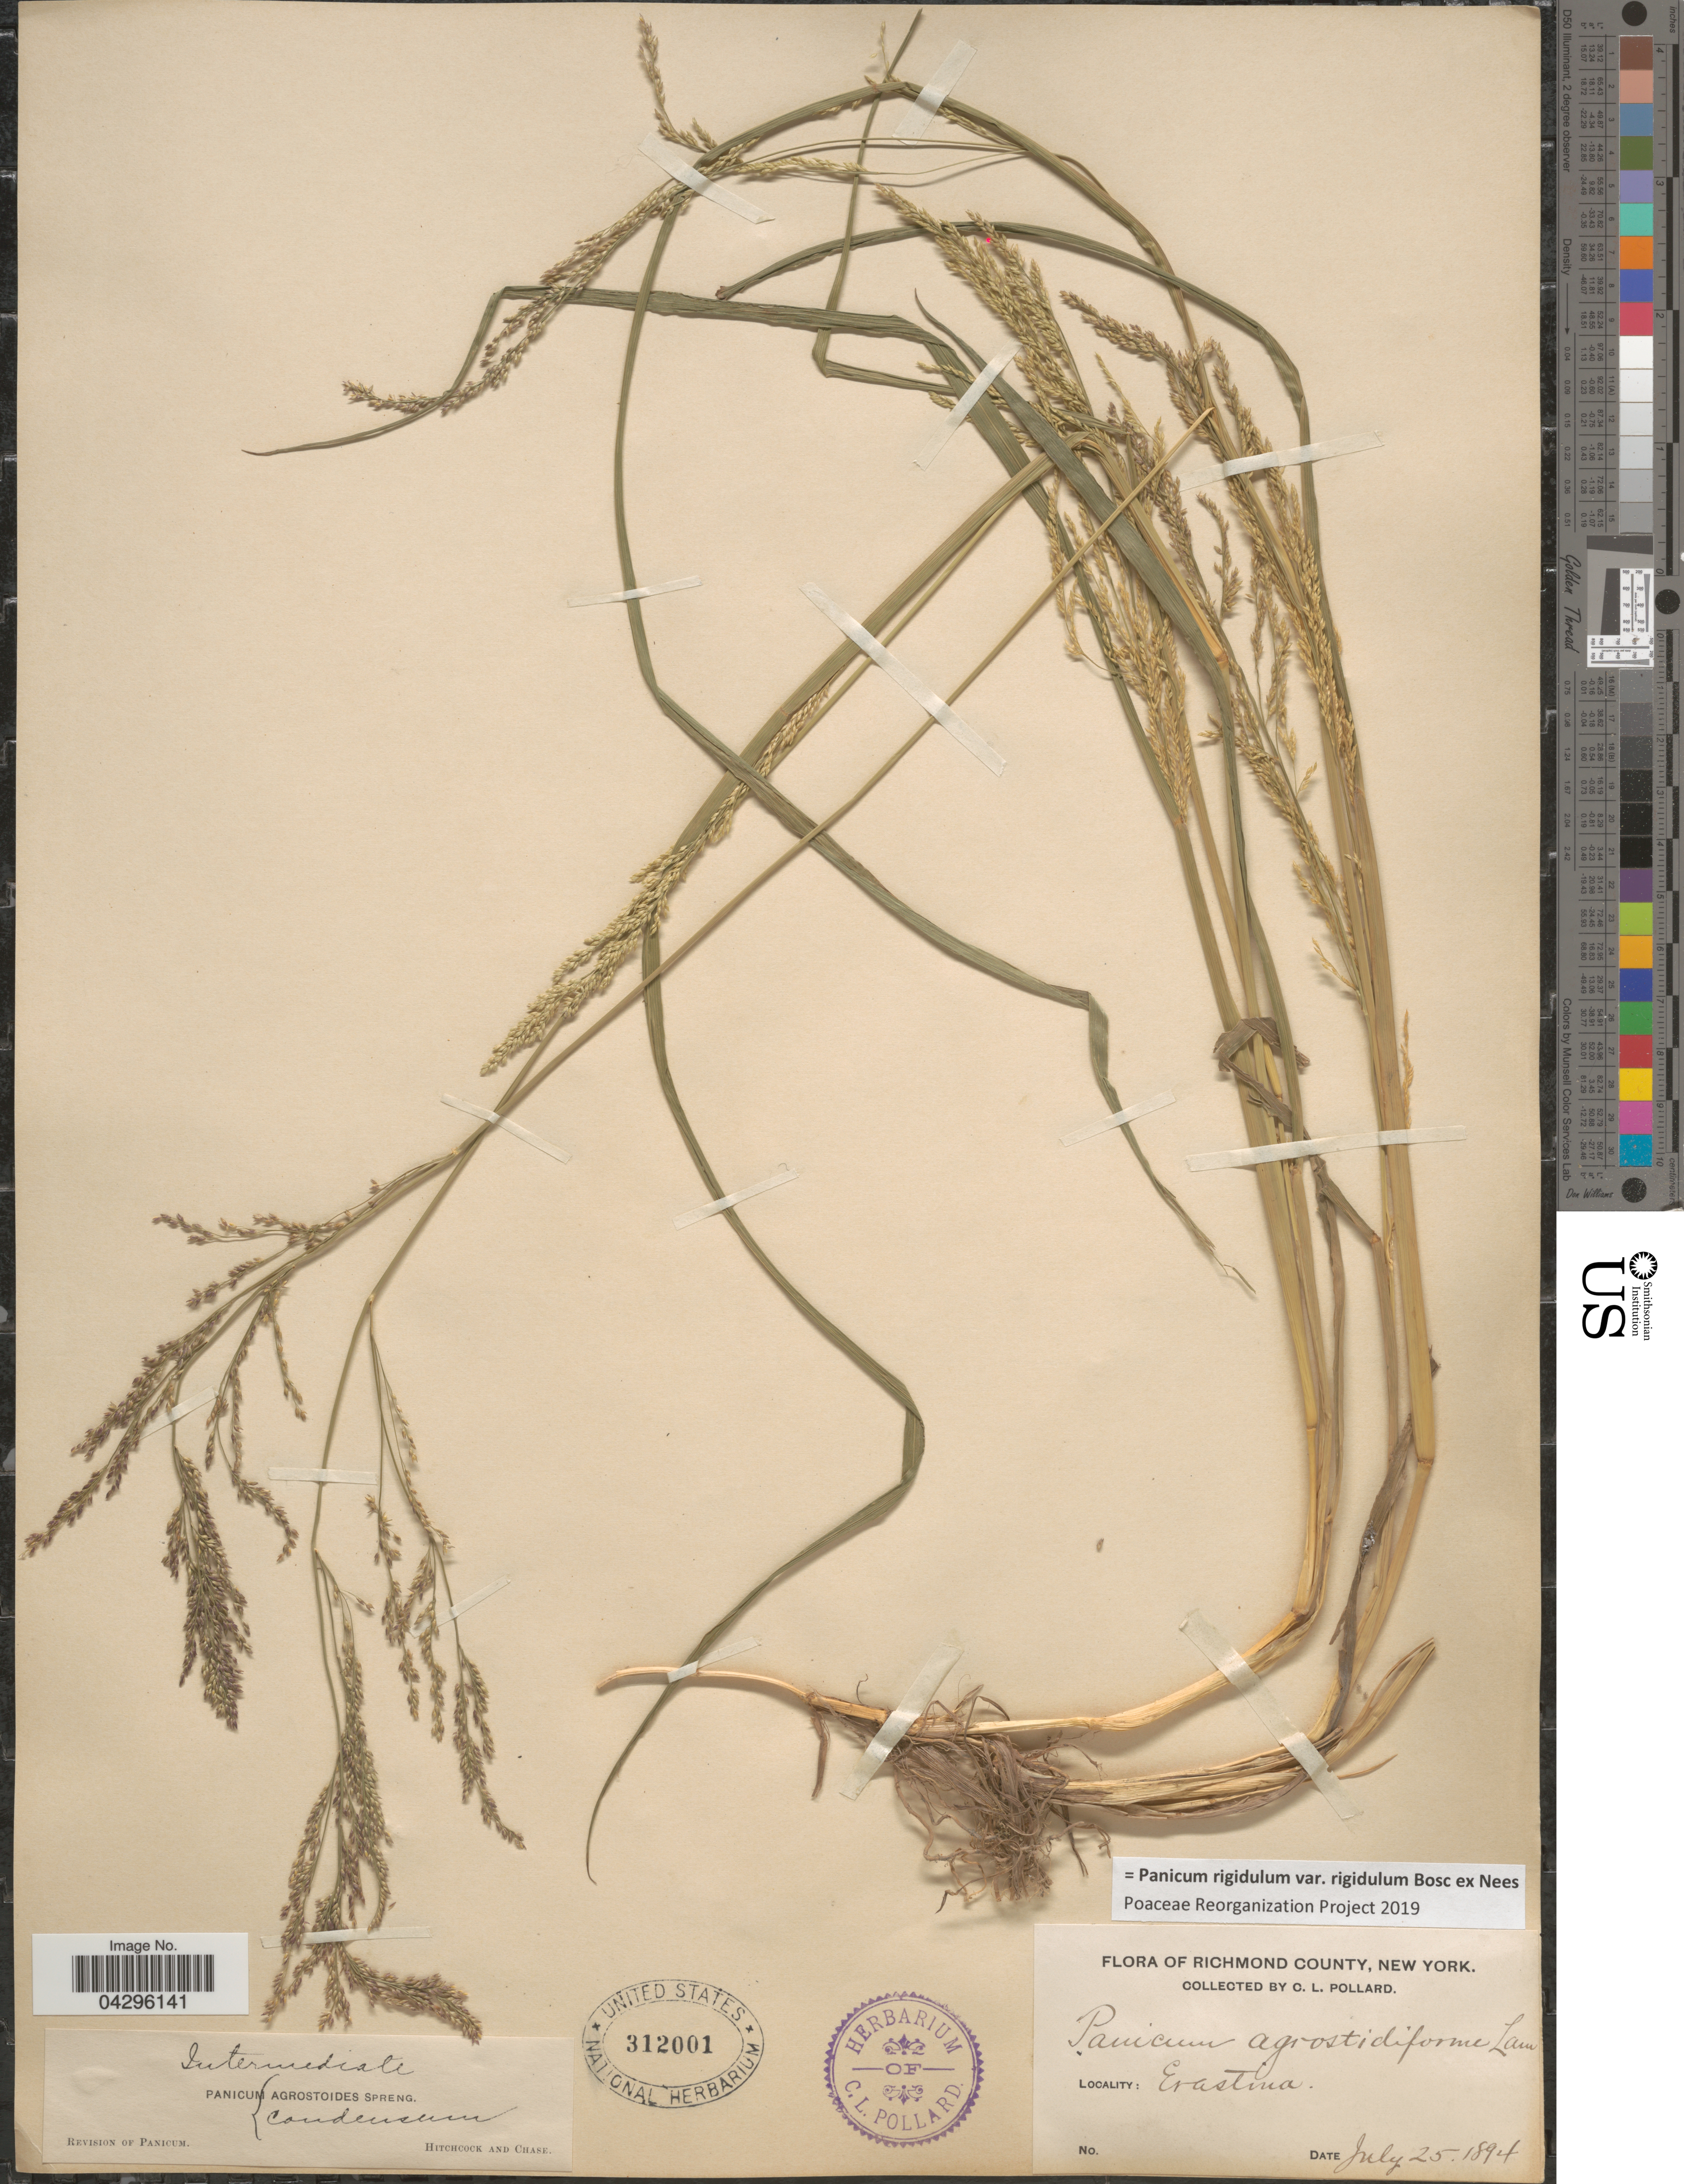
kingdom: Plantae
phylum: Tracheophyta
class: Liliopsida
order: Poales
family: Poaceae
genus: Panicum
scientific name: Panicum rigidulum var. rigidulum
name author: Bosc ex Nees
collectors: C. L. Pollard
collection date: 1894-07-25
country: United States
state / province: New York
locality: Richmond County. Erastina.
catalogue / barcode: US 312001